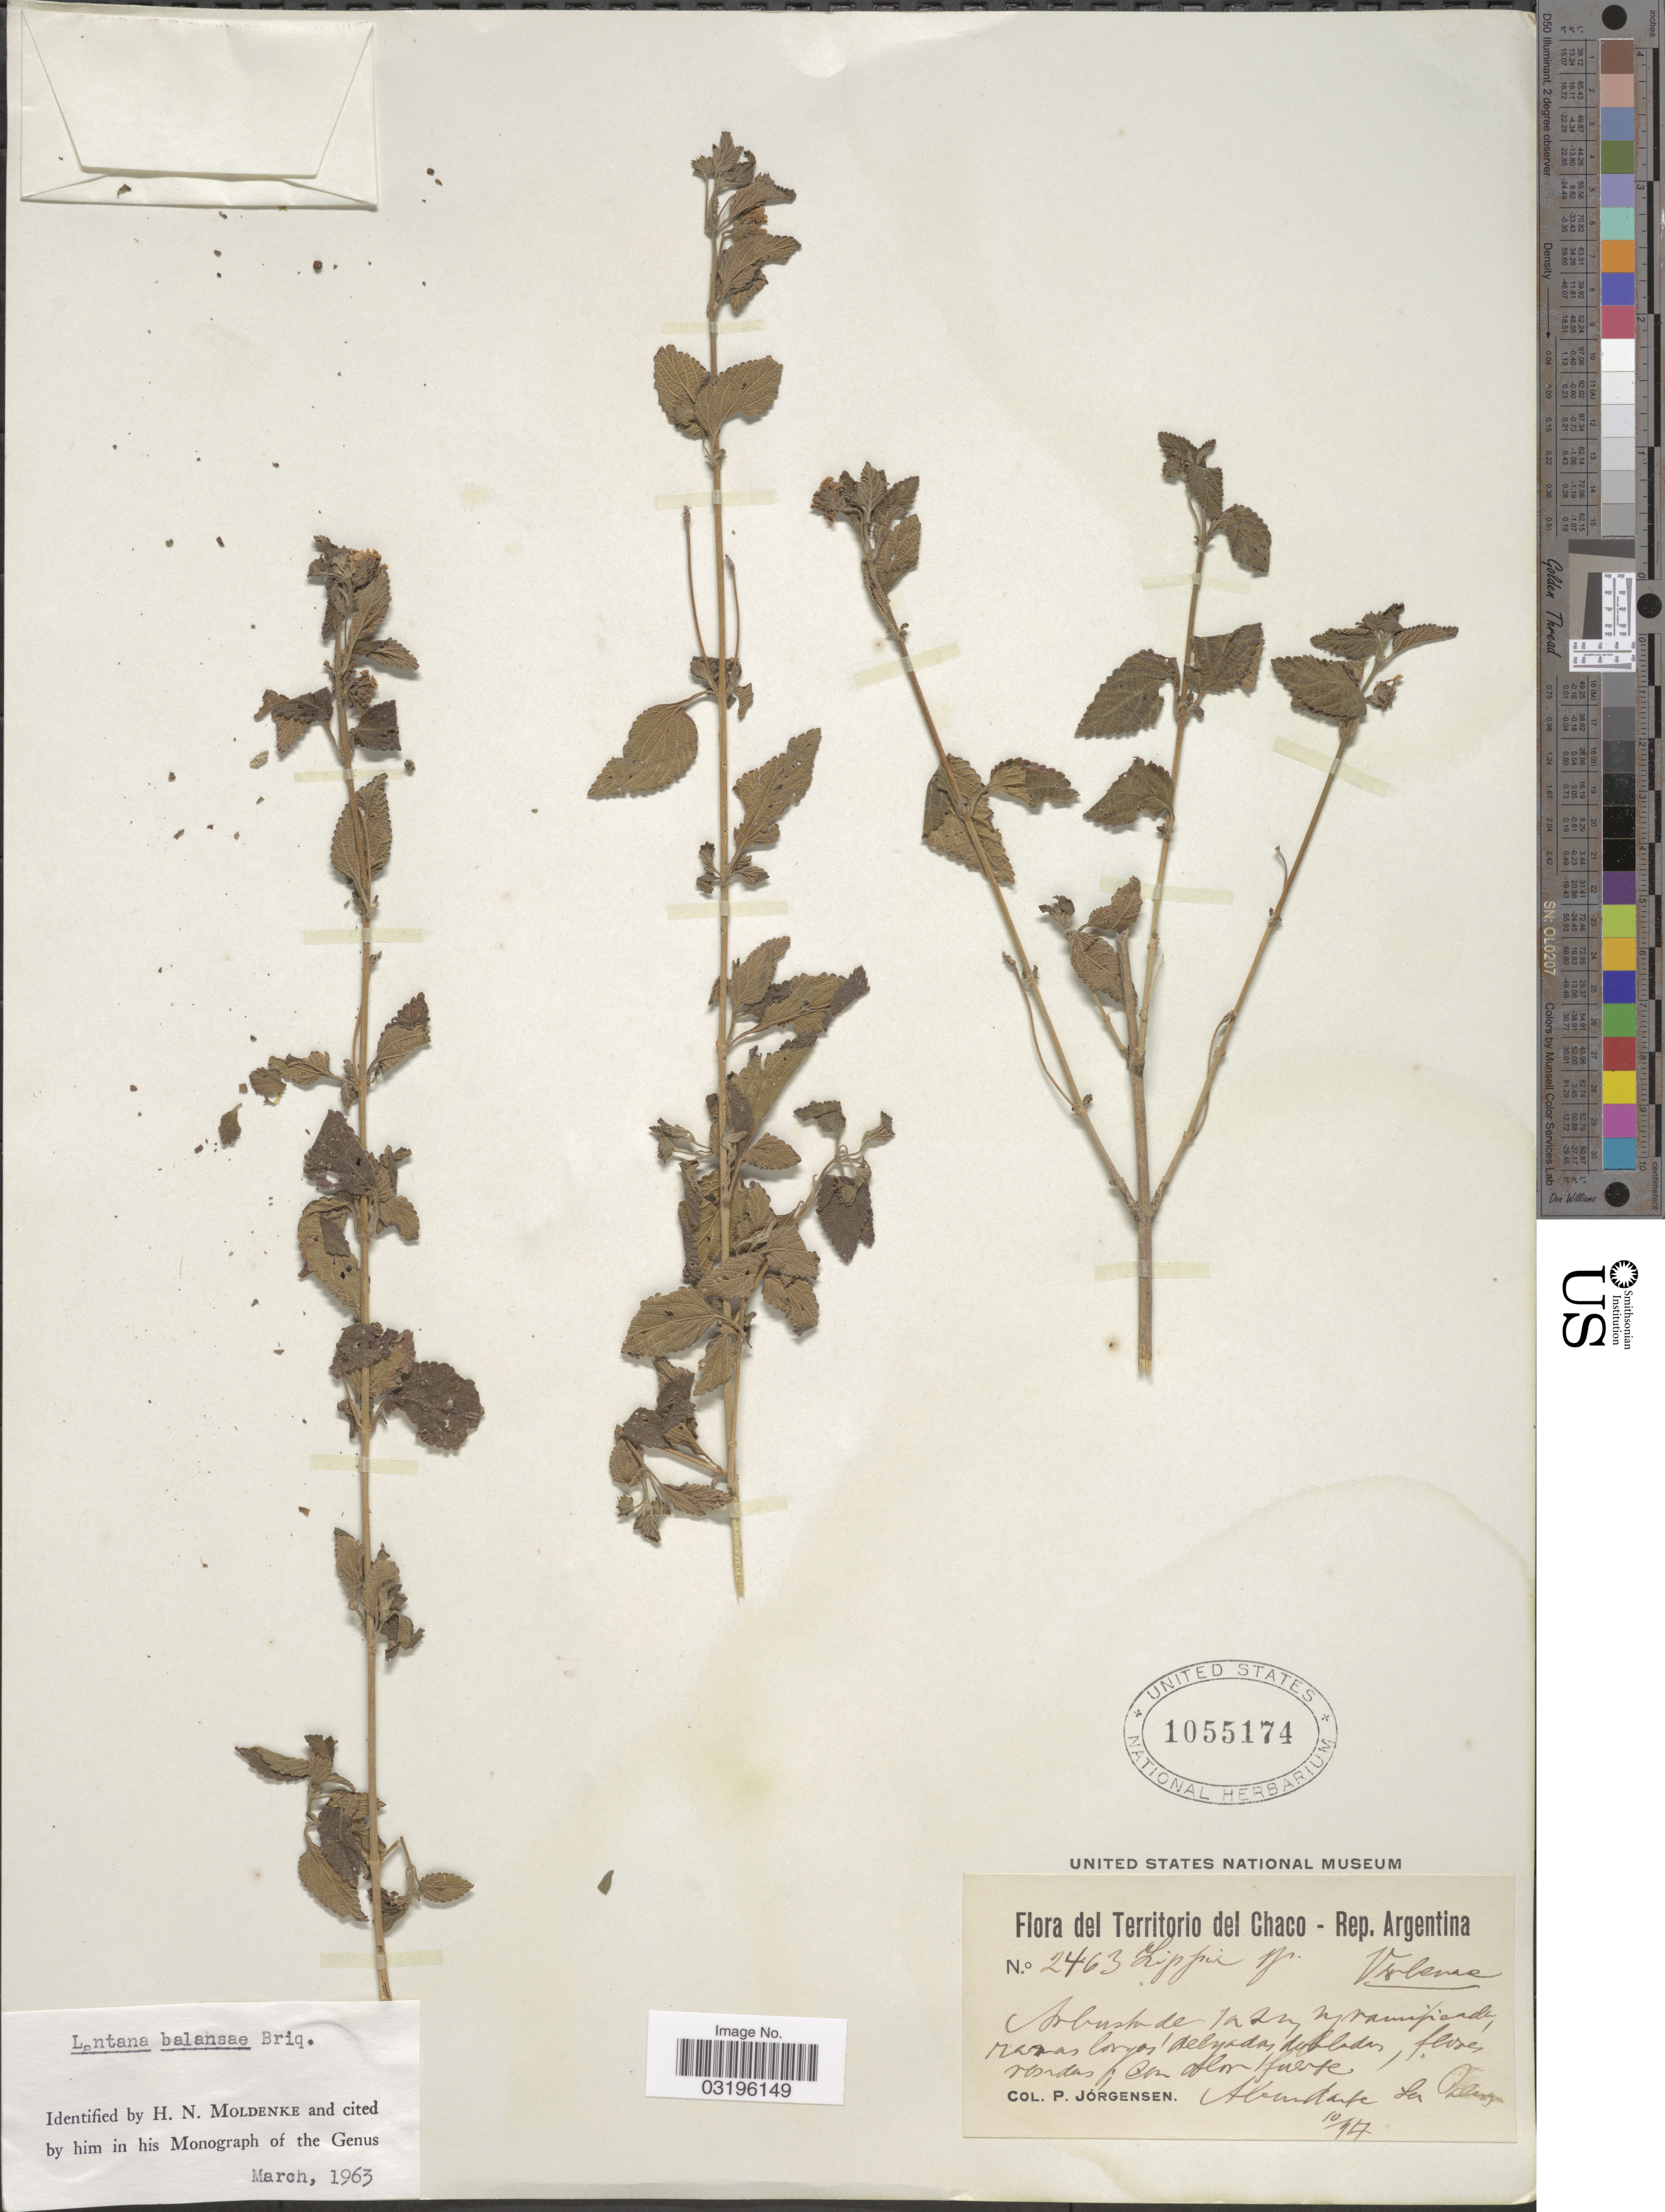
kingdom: Plantae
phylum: Tracheophyta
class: Magnoliopsida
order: Lamiales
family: Verbenaceae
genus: Lantana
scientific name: Lantana balansae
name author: Briq.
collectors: P. Jörgensen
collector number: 2463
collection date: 1917-10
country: Argentina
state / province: Chaco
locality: Abundante La Palmas [interpreted].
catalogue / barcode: US 1055174